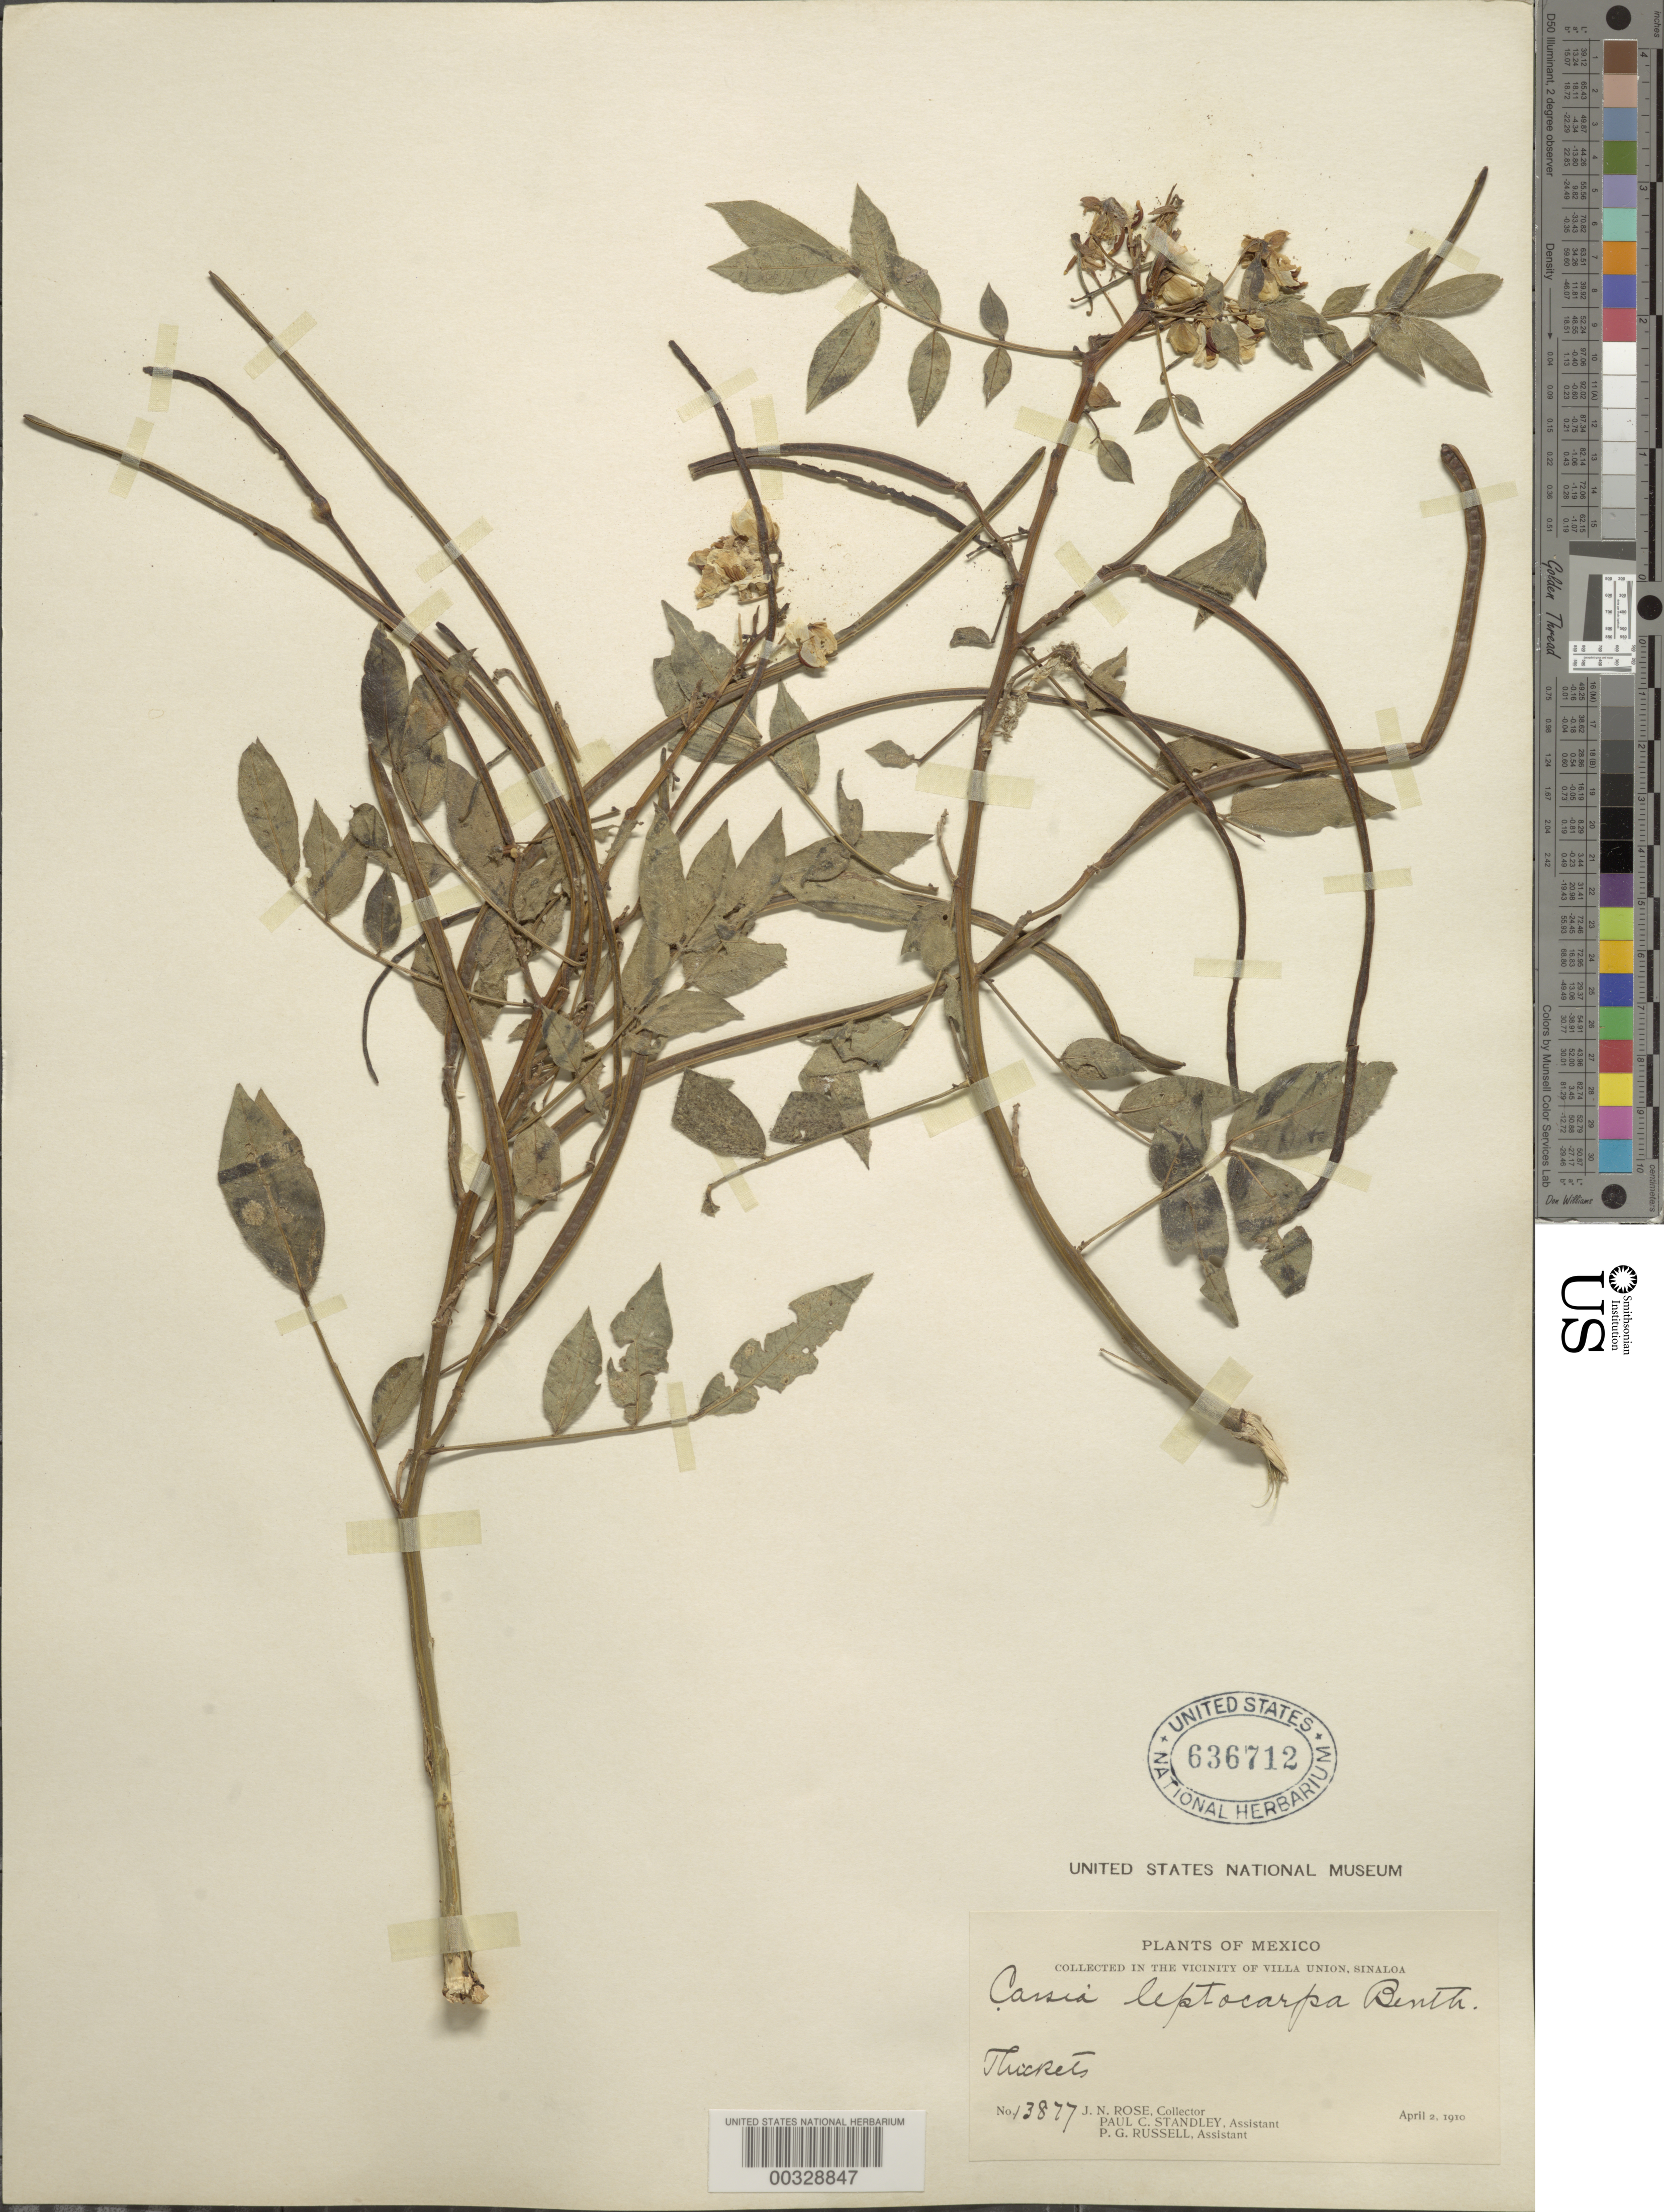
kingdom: Plantae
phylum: Tracheophyta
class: Magnoliopsida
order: Fabales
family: Fabaceae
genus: Senna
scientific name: Senna hirsuta var. leptocarpa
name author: (Benth.) H.S. Irwin & Barneby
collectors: J. N. Rose, P. C. Standley & P. G. Russell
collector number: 13877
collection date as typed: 02 Apr 1910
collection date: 1910-04-02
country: Mexico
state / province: Sinaloa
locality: Vicinity of Villa Union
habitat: Thickets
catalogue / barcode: US 636712